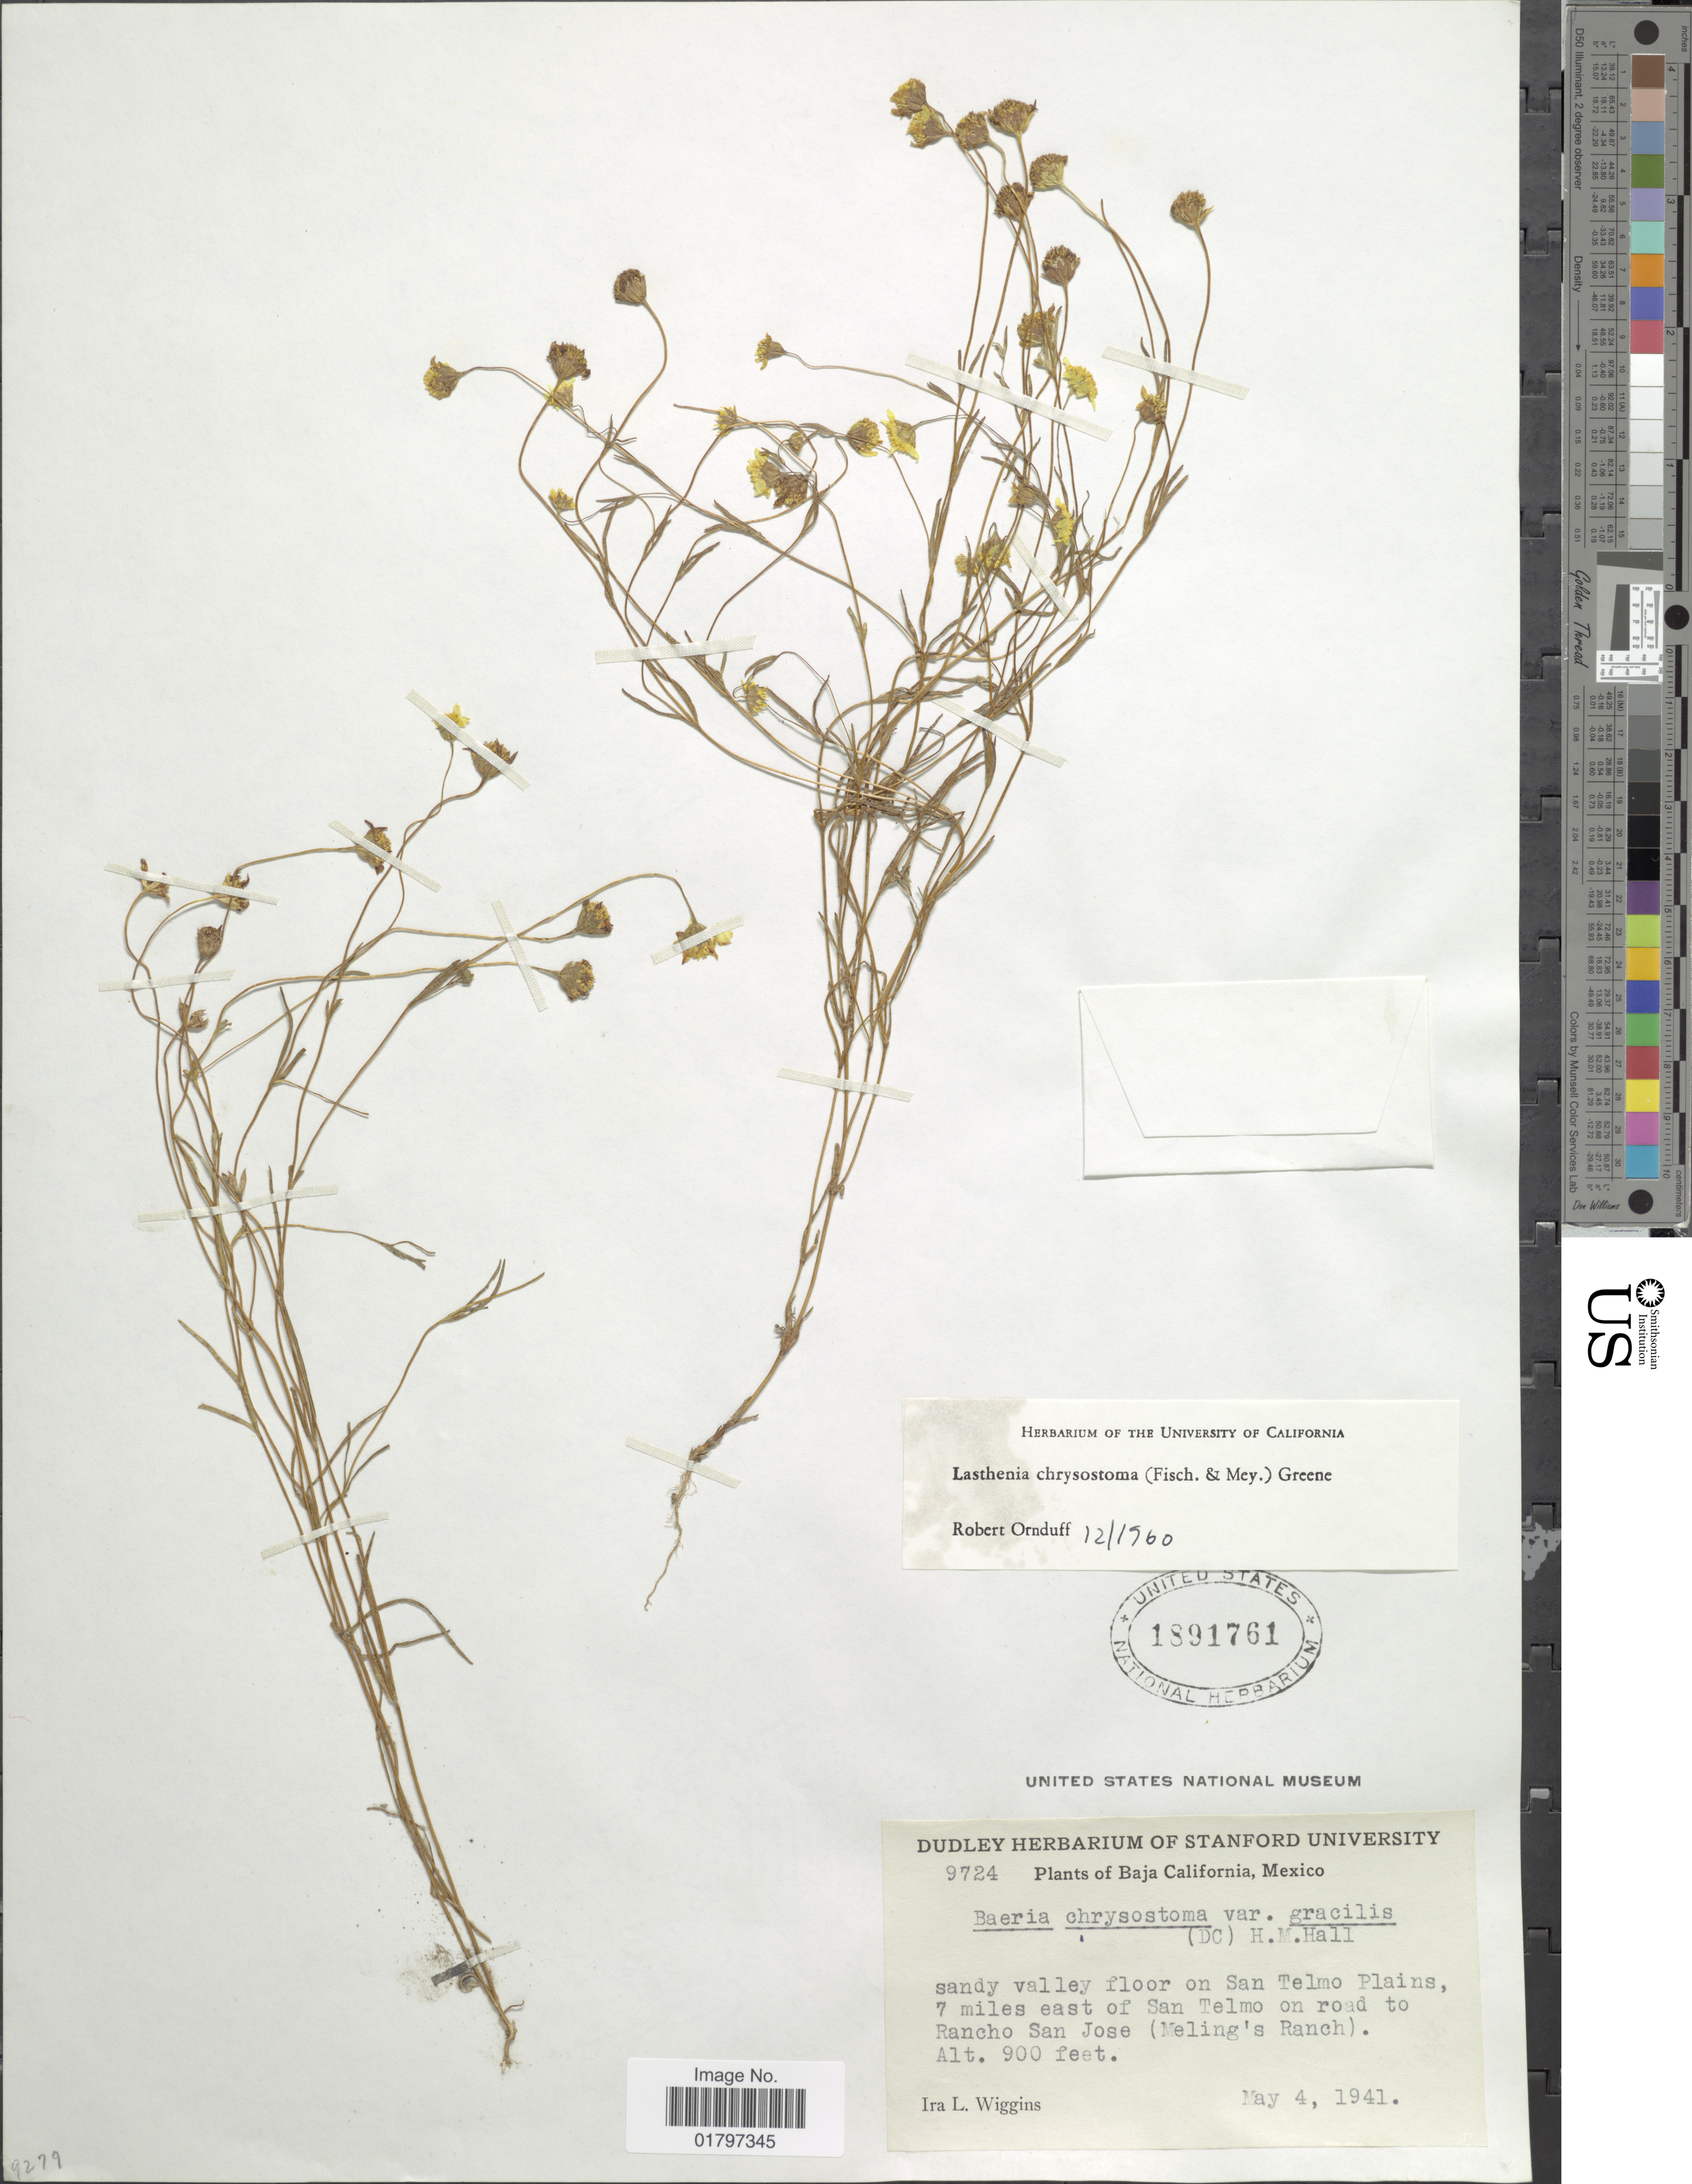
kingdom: Plantae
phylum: Tracheophyta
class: Magnoliopsida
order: Asterales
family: Asteraceae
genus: Lasthenia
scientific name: Lasthenia chrysostoma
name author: (Fisch. & C.A. Mey.) Greene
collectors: I. L. Wiggins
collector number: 9724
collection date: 1941-05-04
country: Mexico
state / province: Baja California Sur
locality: Sandy valley floor on San Telmo Plains, 7 miles east of San Telmo on road to Rancho San Jose (Meling's Ranch)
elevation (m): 274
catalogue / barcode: US 1891761